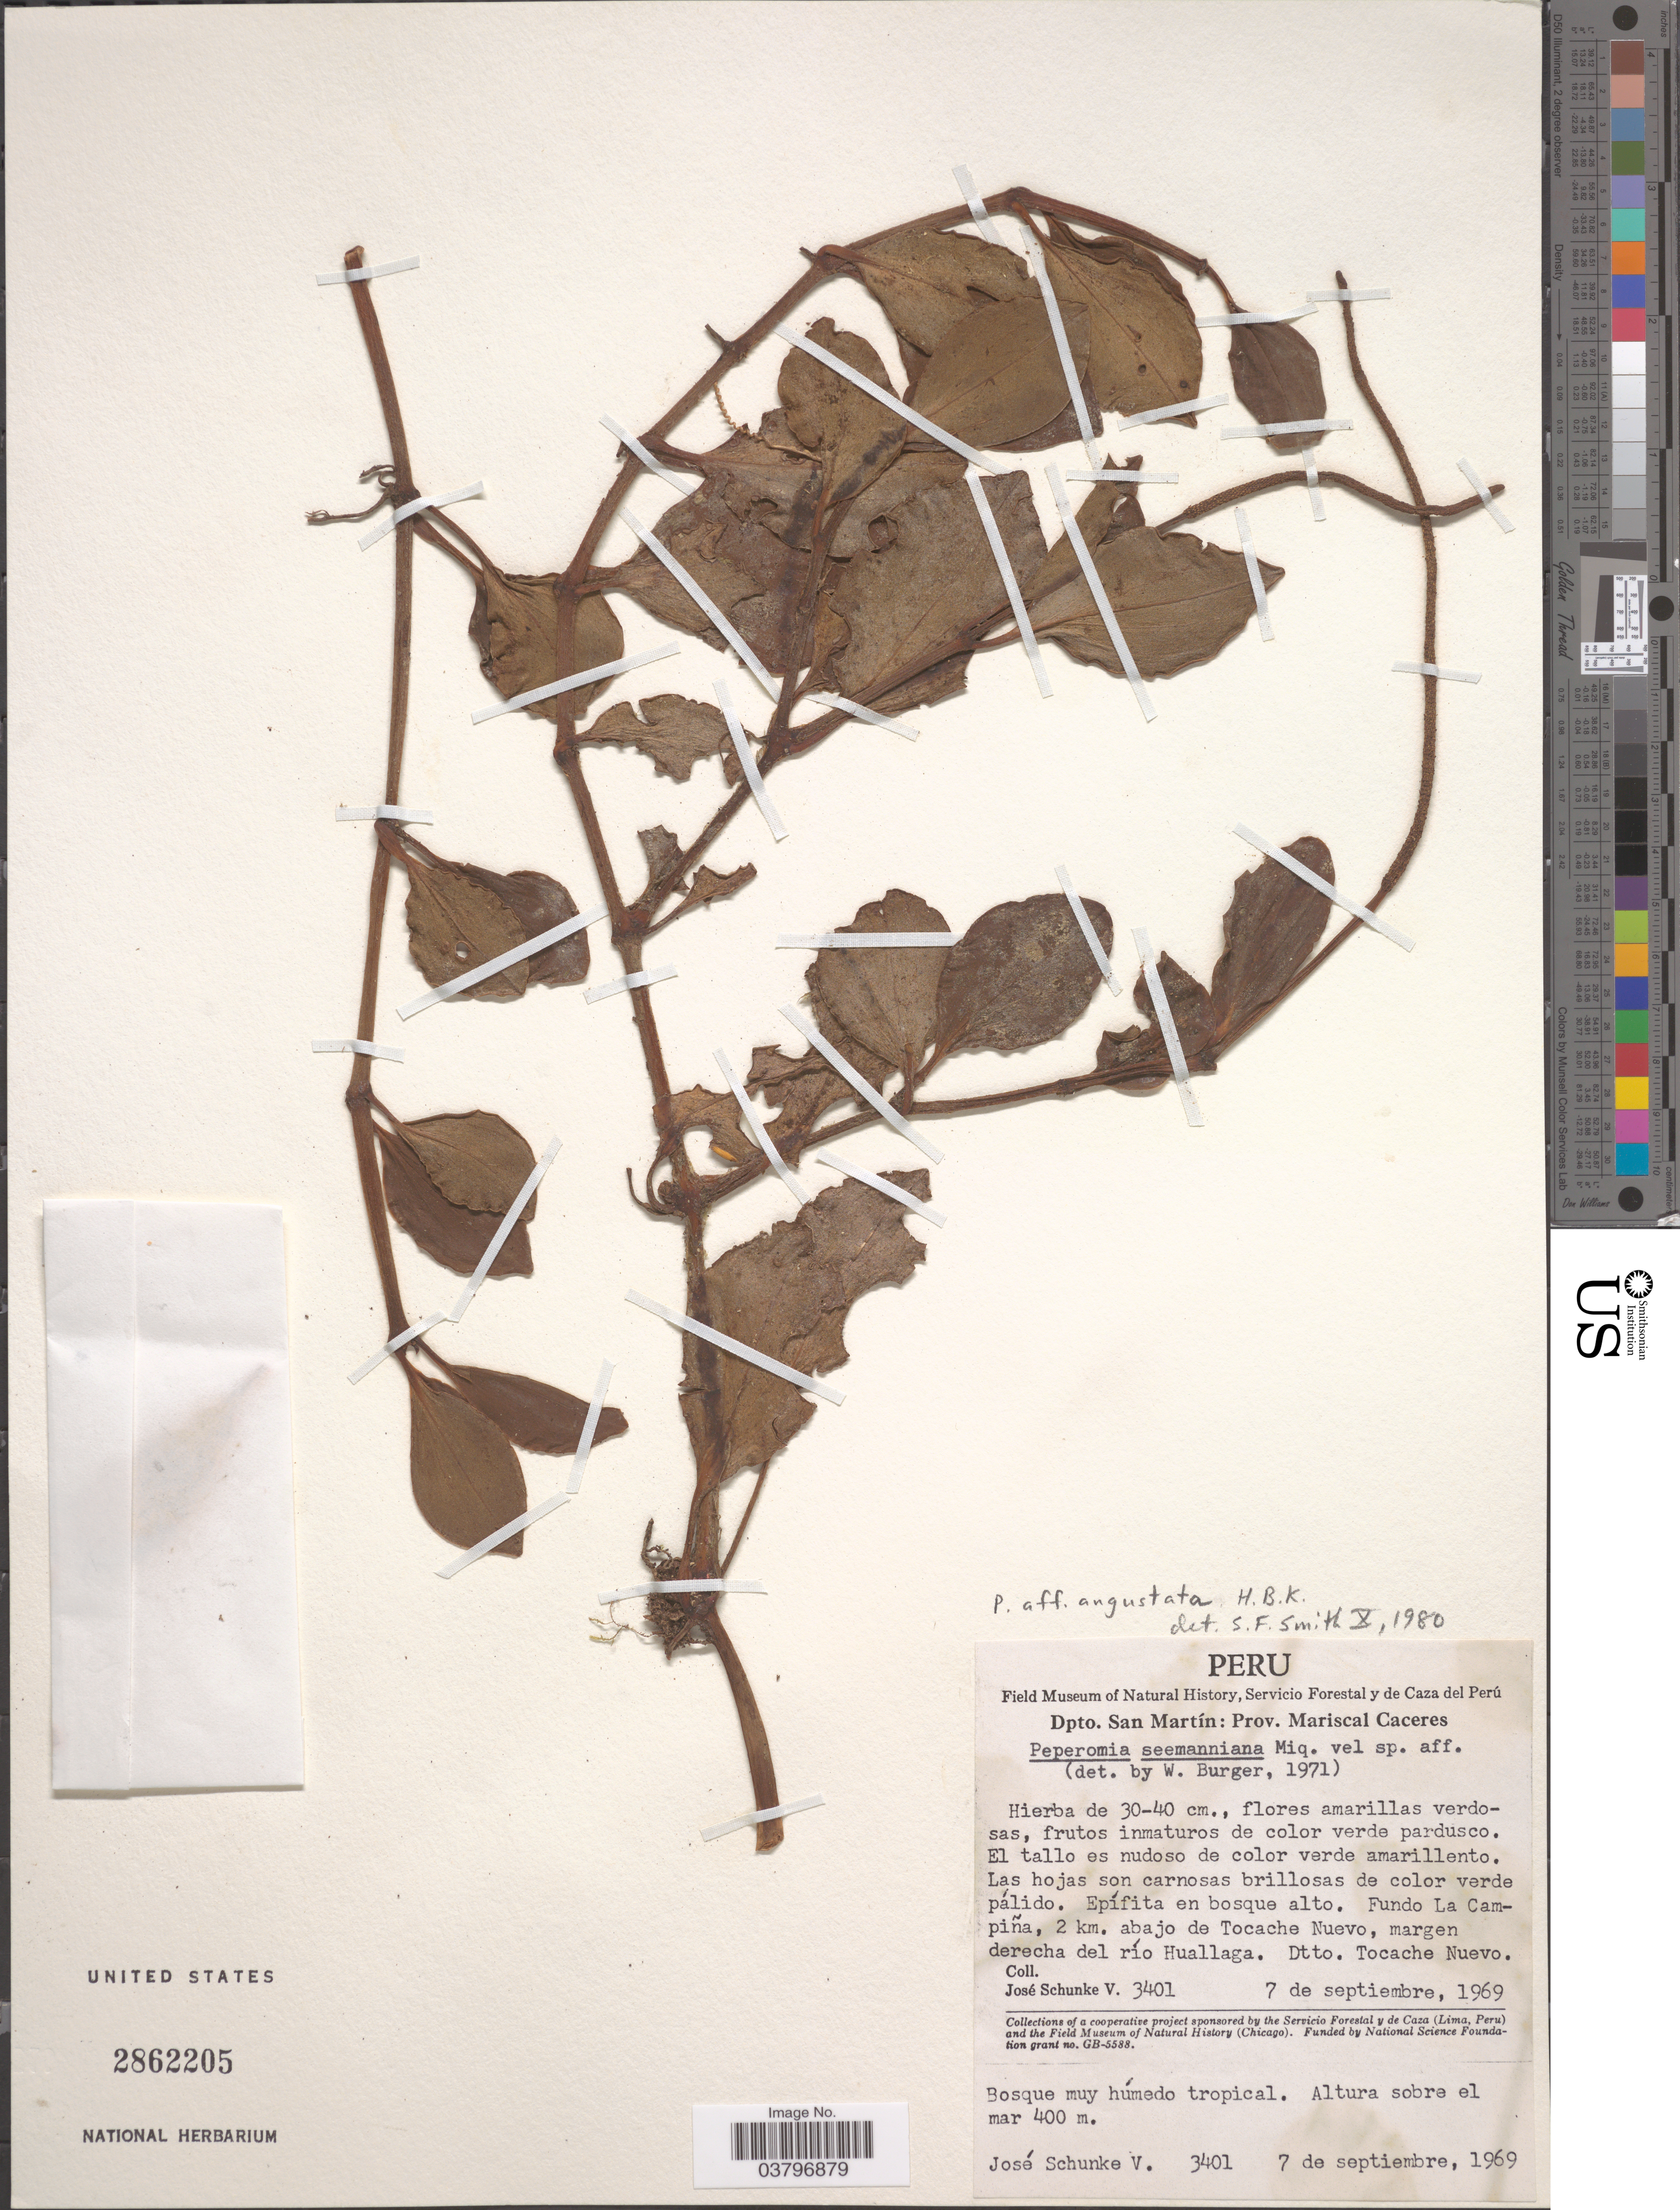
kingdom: Plantae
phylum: Tracheophyta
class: Magnoliopsida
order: Piperales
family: Piperaceae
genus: Peperomia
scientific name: Peperomia angustata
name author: Kunth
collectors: J. Schunke Vigo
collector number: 3401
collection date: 1969-09-07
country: Peru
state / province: San Martín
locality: Dpto. San Martín: Prov. Mariscal Caceres. Fundo La Campiña, 2 km. abajo de Tocache Nuevo, margen derecha del río Huallaga. Dtto. Tocache Nuevo.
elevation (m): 400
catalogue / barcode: US 2862205